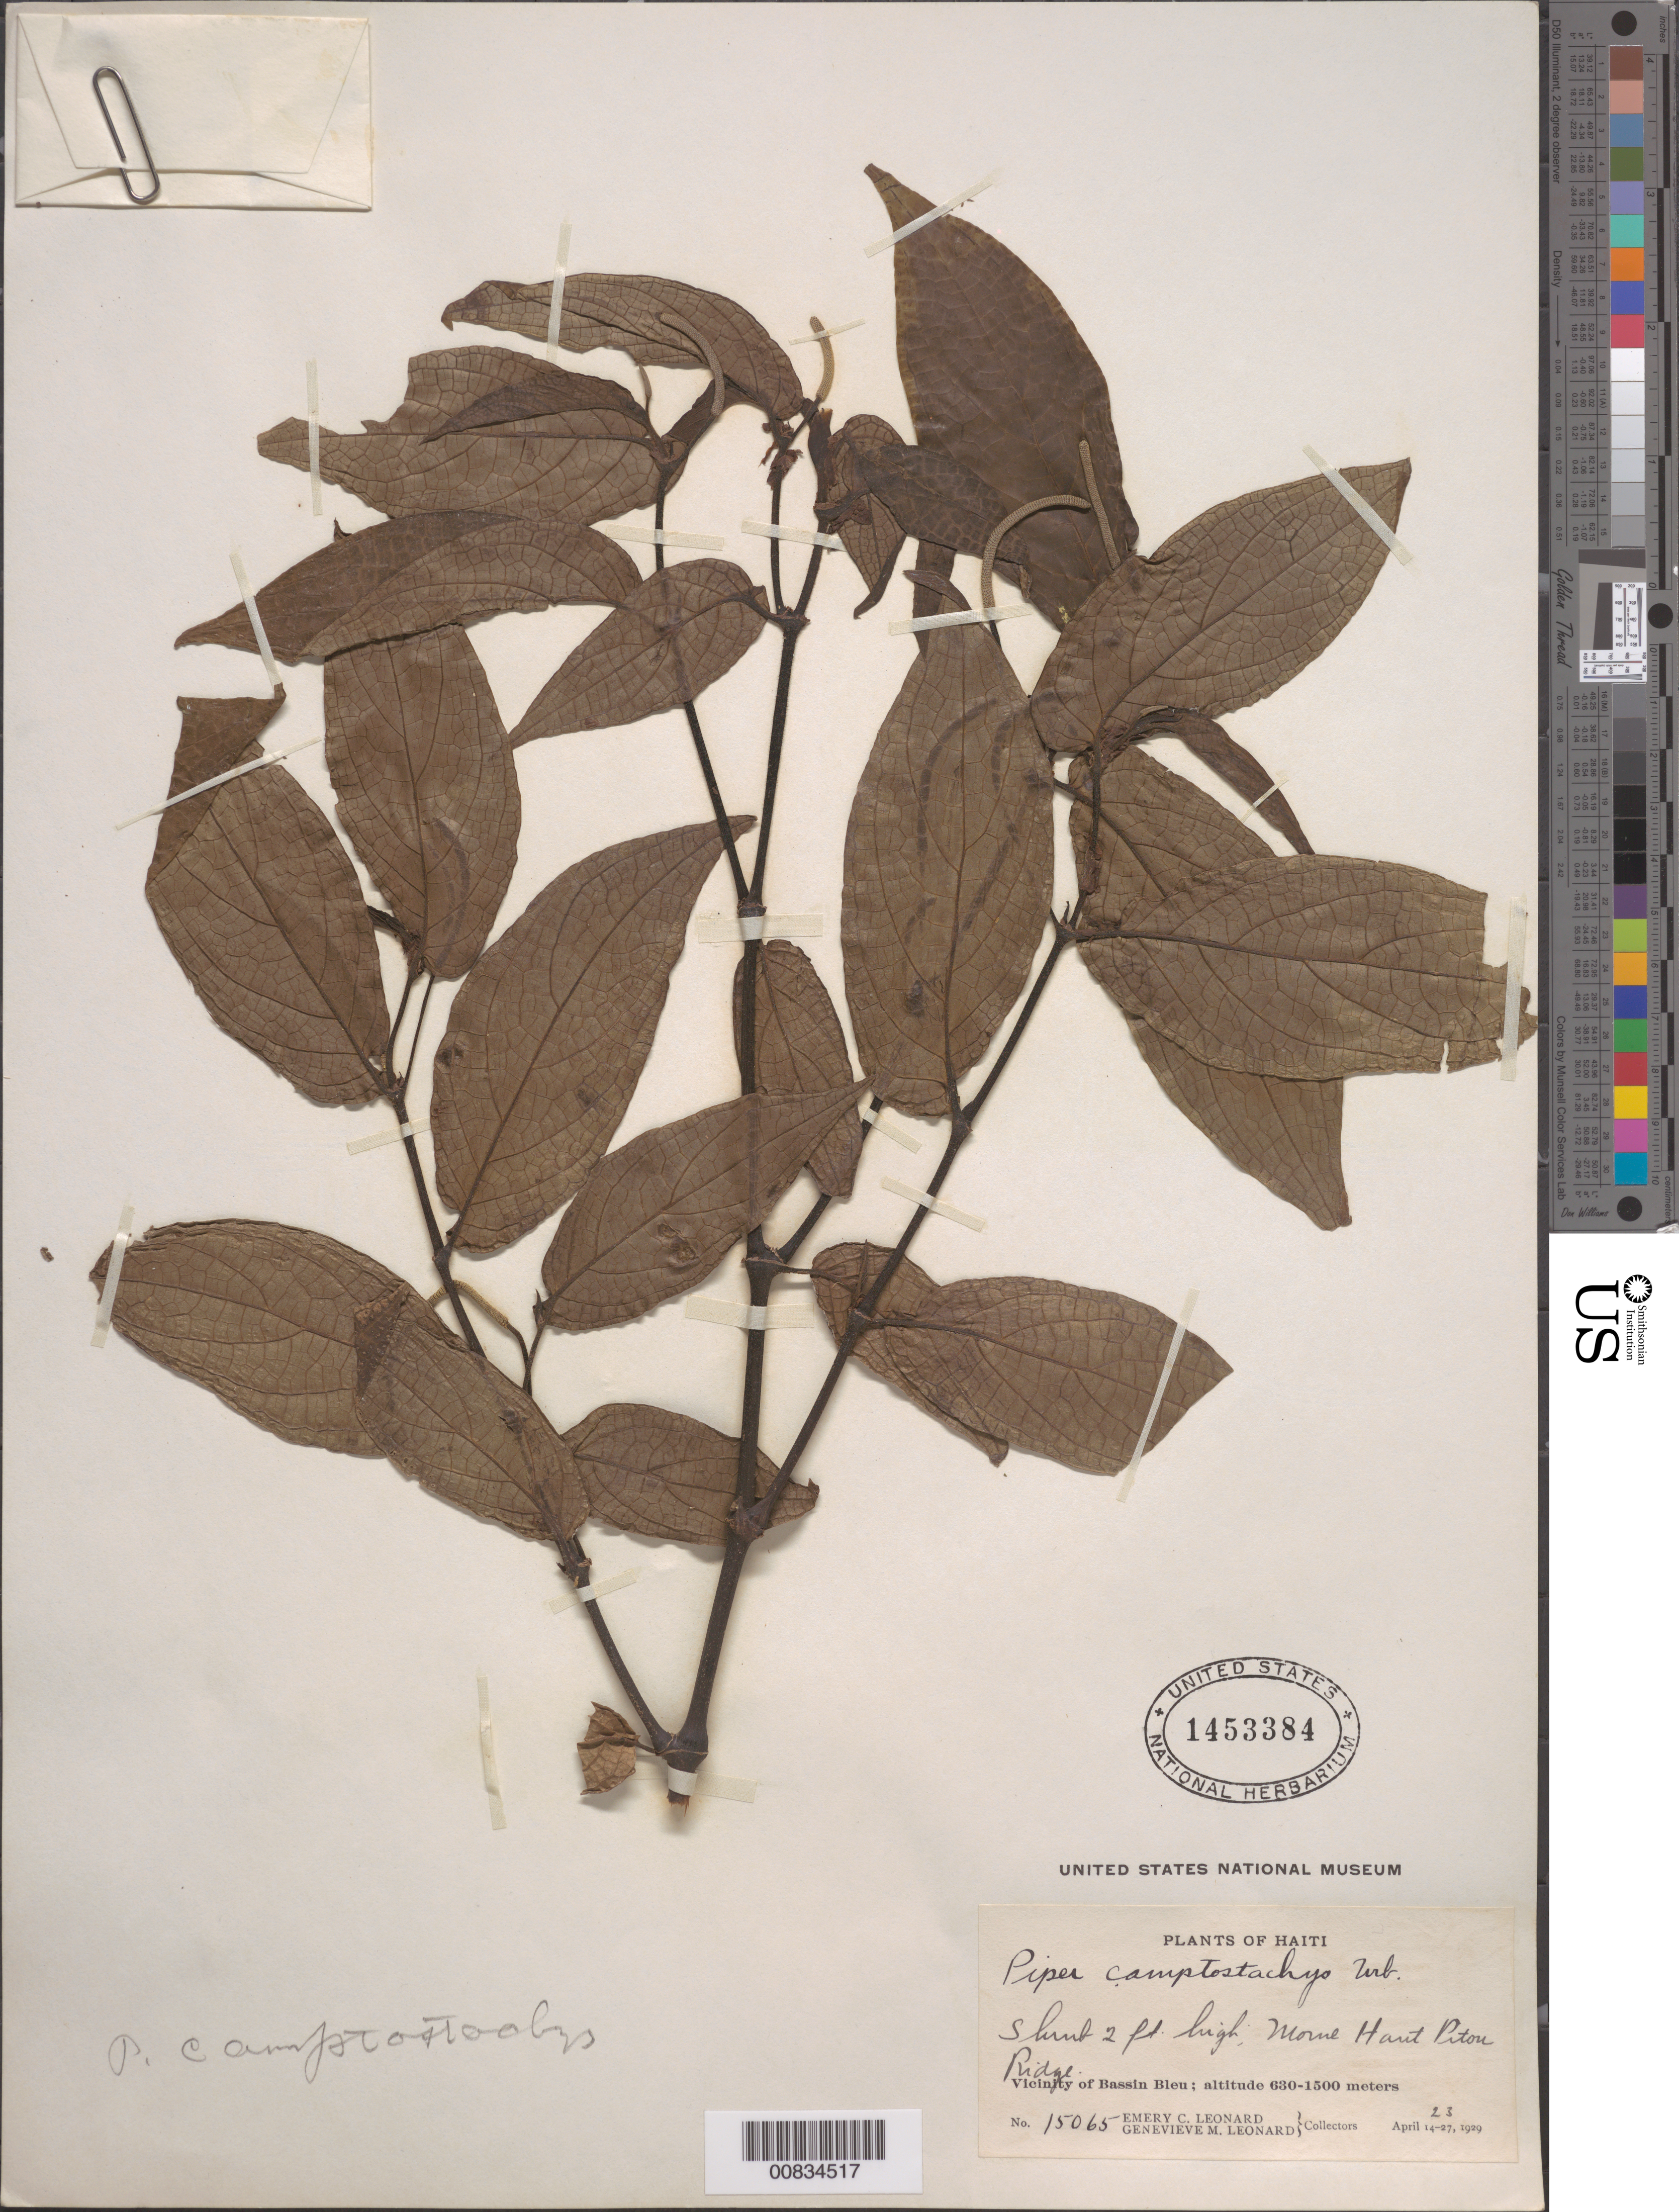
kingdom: Plantae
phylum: Tracheophyta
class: Magnoliopsida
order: Piperales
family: Piperaceae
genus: Piper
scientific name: Piper camptostachys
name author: Urb.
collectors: E. C. Leonard & G. M. Leonard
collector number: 15065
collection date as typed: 23 Apr 1929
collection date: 1929-04-23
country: Haiti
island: Hispaniola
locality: Vicinity of Bassin Bleu. Morne Haut Piton Ridge.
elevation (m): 630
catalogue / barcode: US 1453384